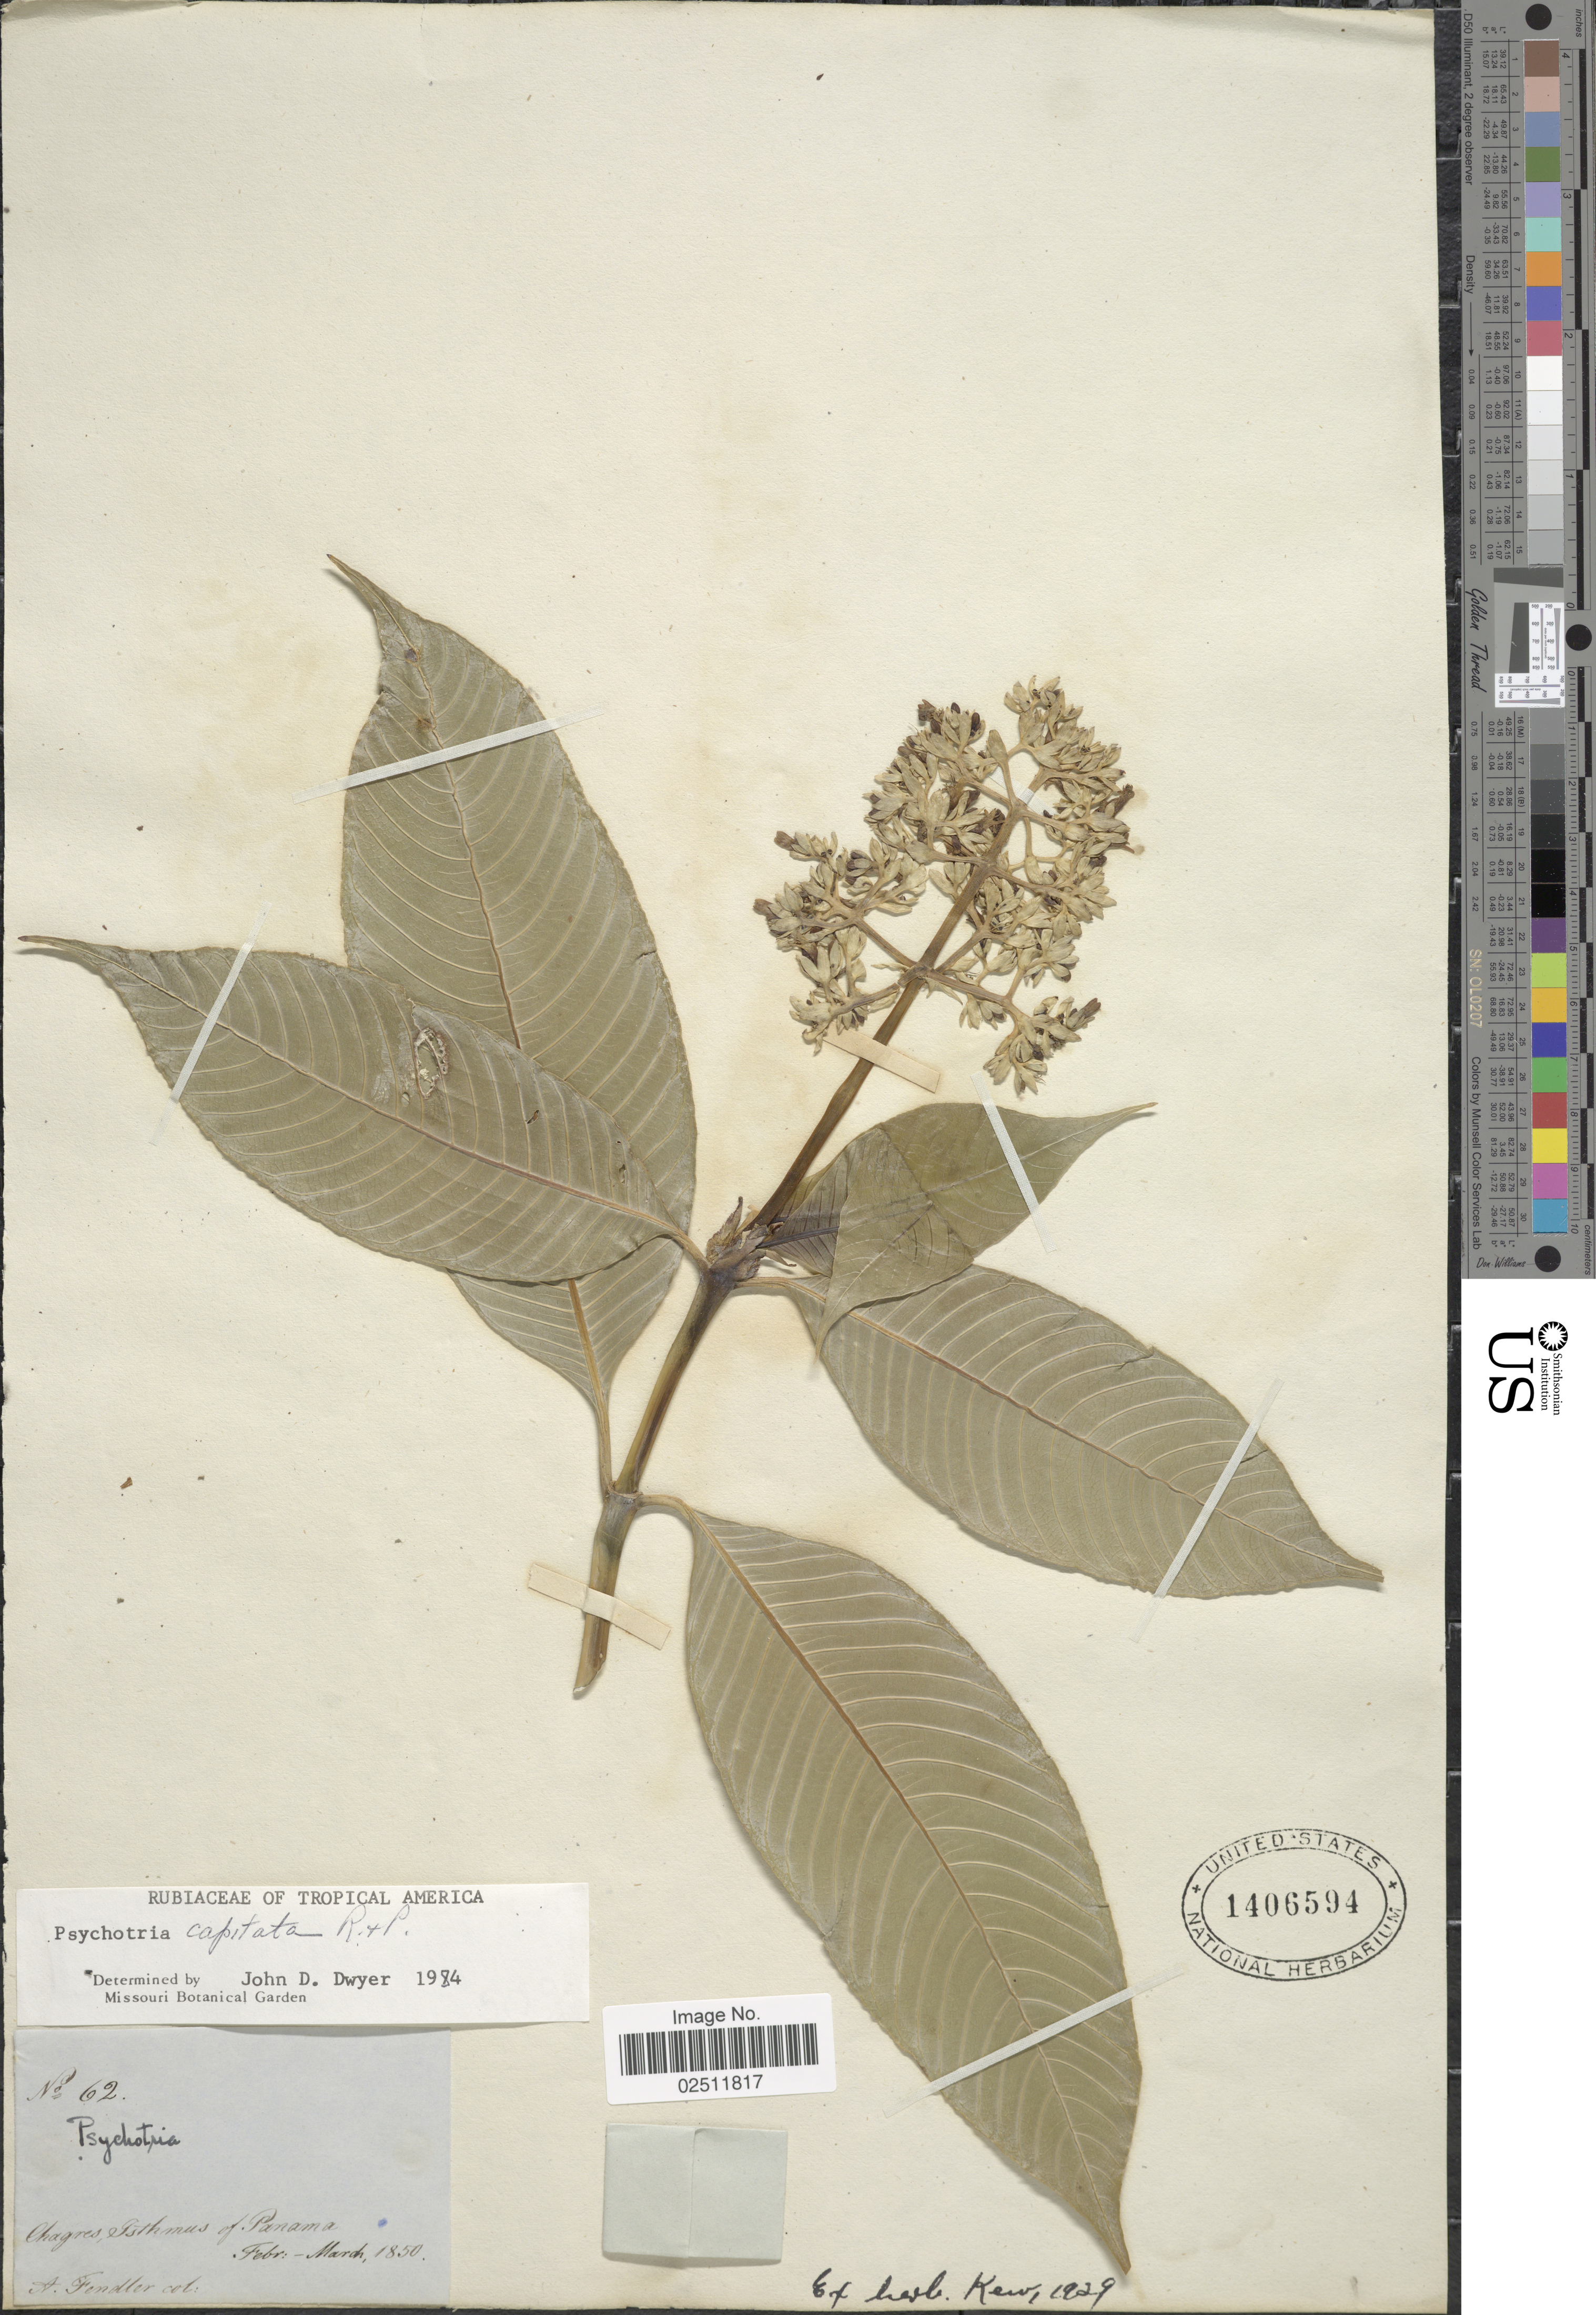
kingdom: Plantae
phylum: Tracheophyta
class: Magnoliopsida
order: Gentianales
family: Rubiaceae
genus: Psychotria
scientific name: Psychotria capitata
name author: Ruiz & Pav.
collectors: A. Fendler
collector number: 62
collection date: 1850-02/1850-03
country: Panama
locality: Chagres, Isthmus of Panama.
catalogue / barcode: US 1406594